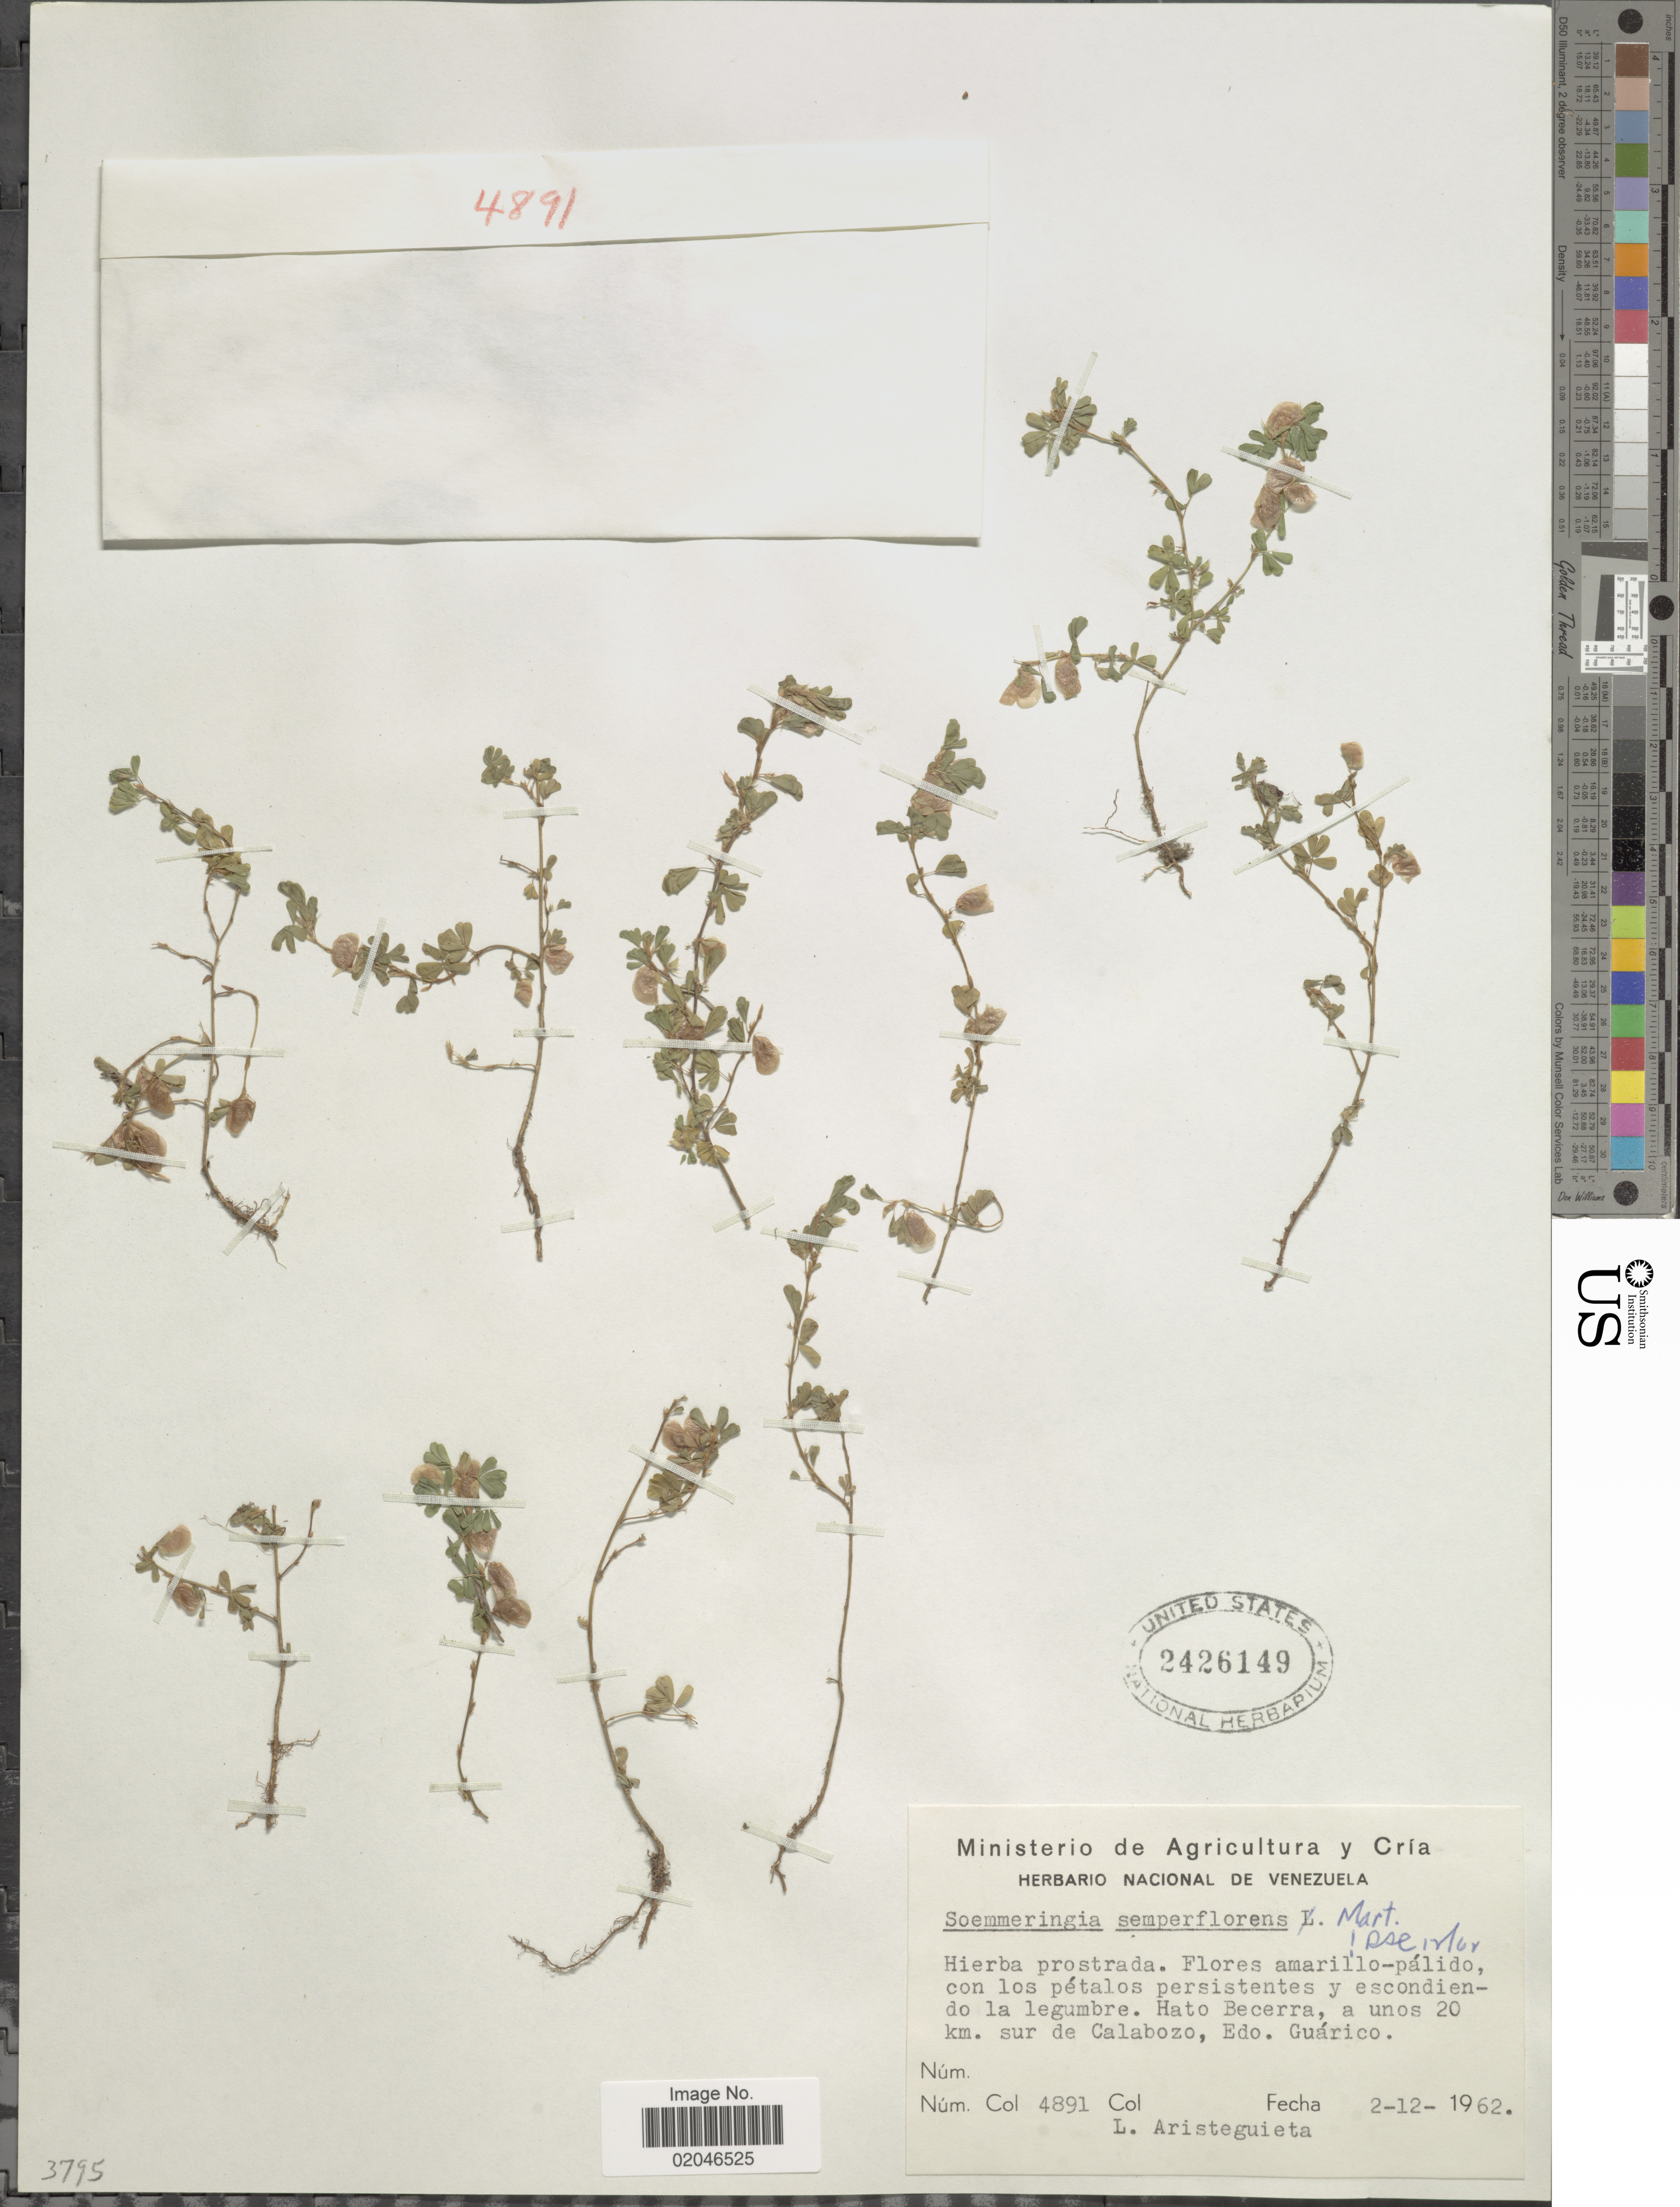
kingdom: Plantae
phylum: Tracheophyta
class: Magnoliopsida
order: Fabales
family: Fabaceae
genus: Soemmeringia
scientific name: Soemmeringia semperflorens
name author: Mart.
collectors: L. Aristeguieta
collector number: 4891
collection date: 1962-12-02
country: Venezuela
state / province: Guárico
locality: Hato Becerra, a unos 20 km. sur de Calabozo, Edo. Guárico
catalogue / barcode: US 2426149